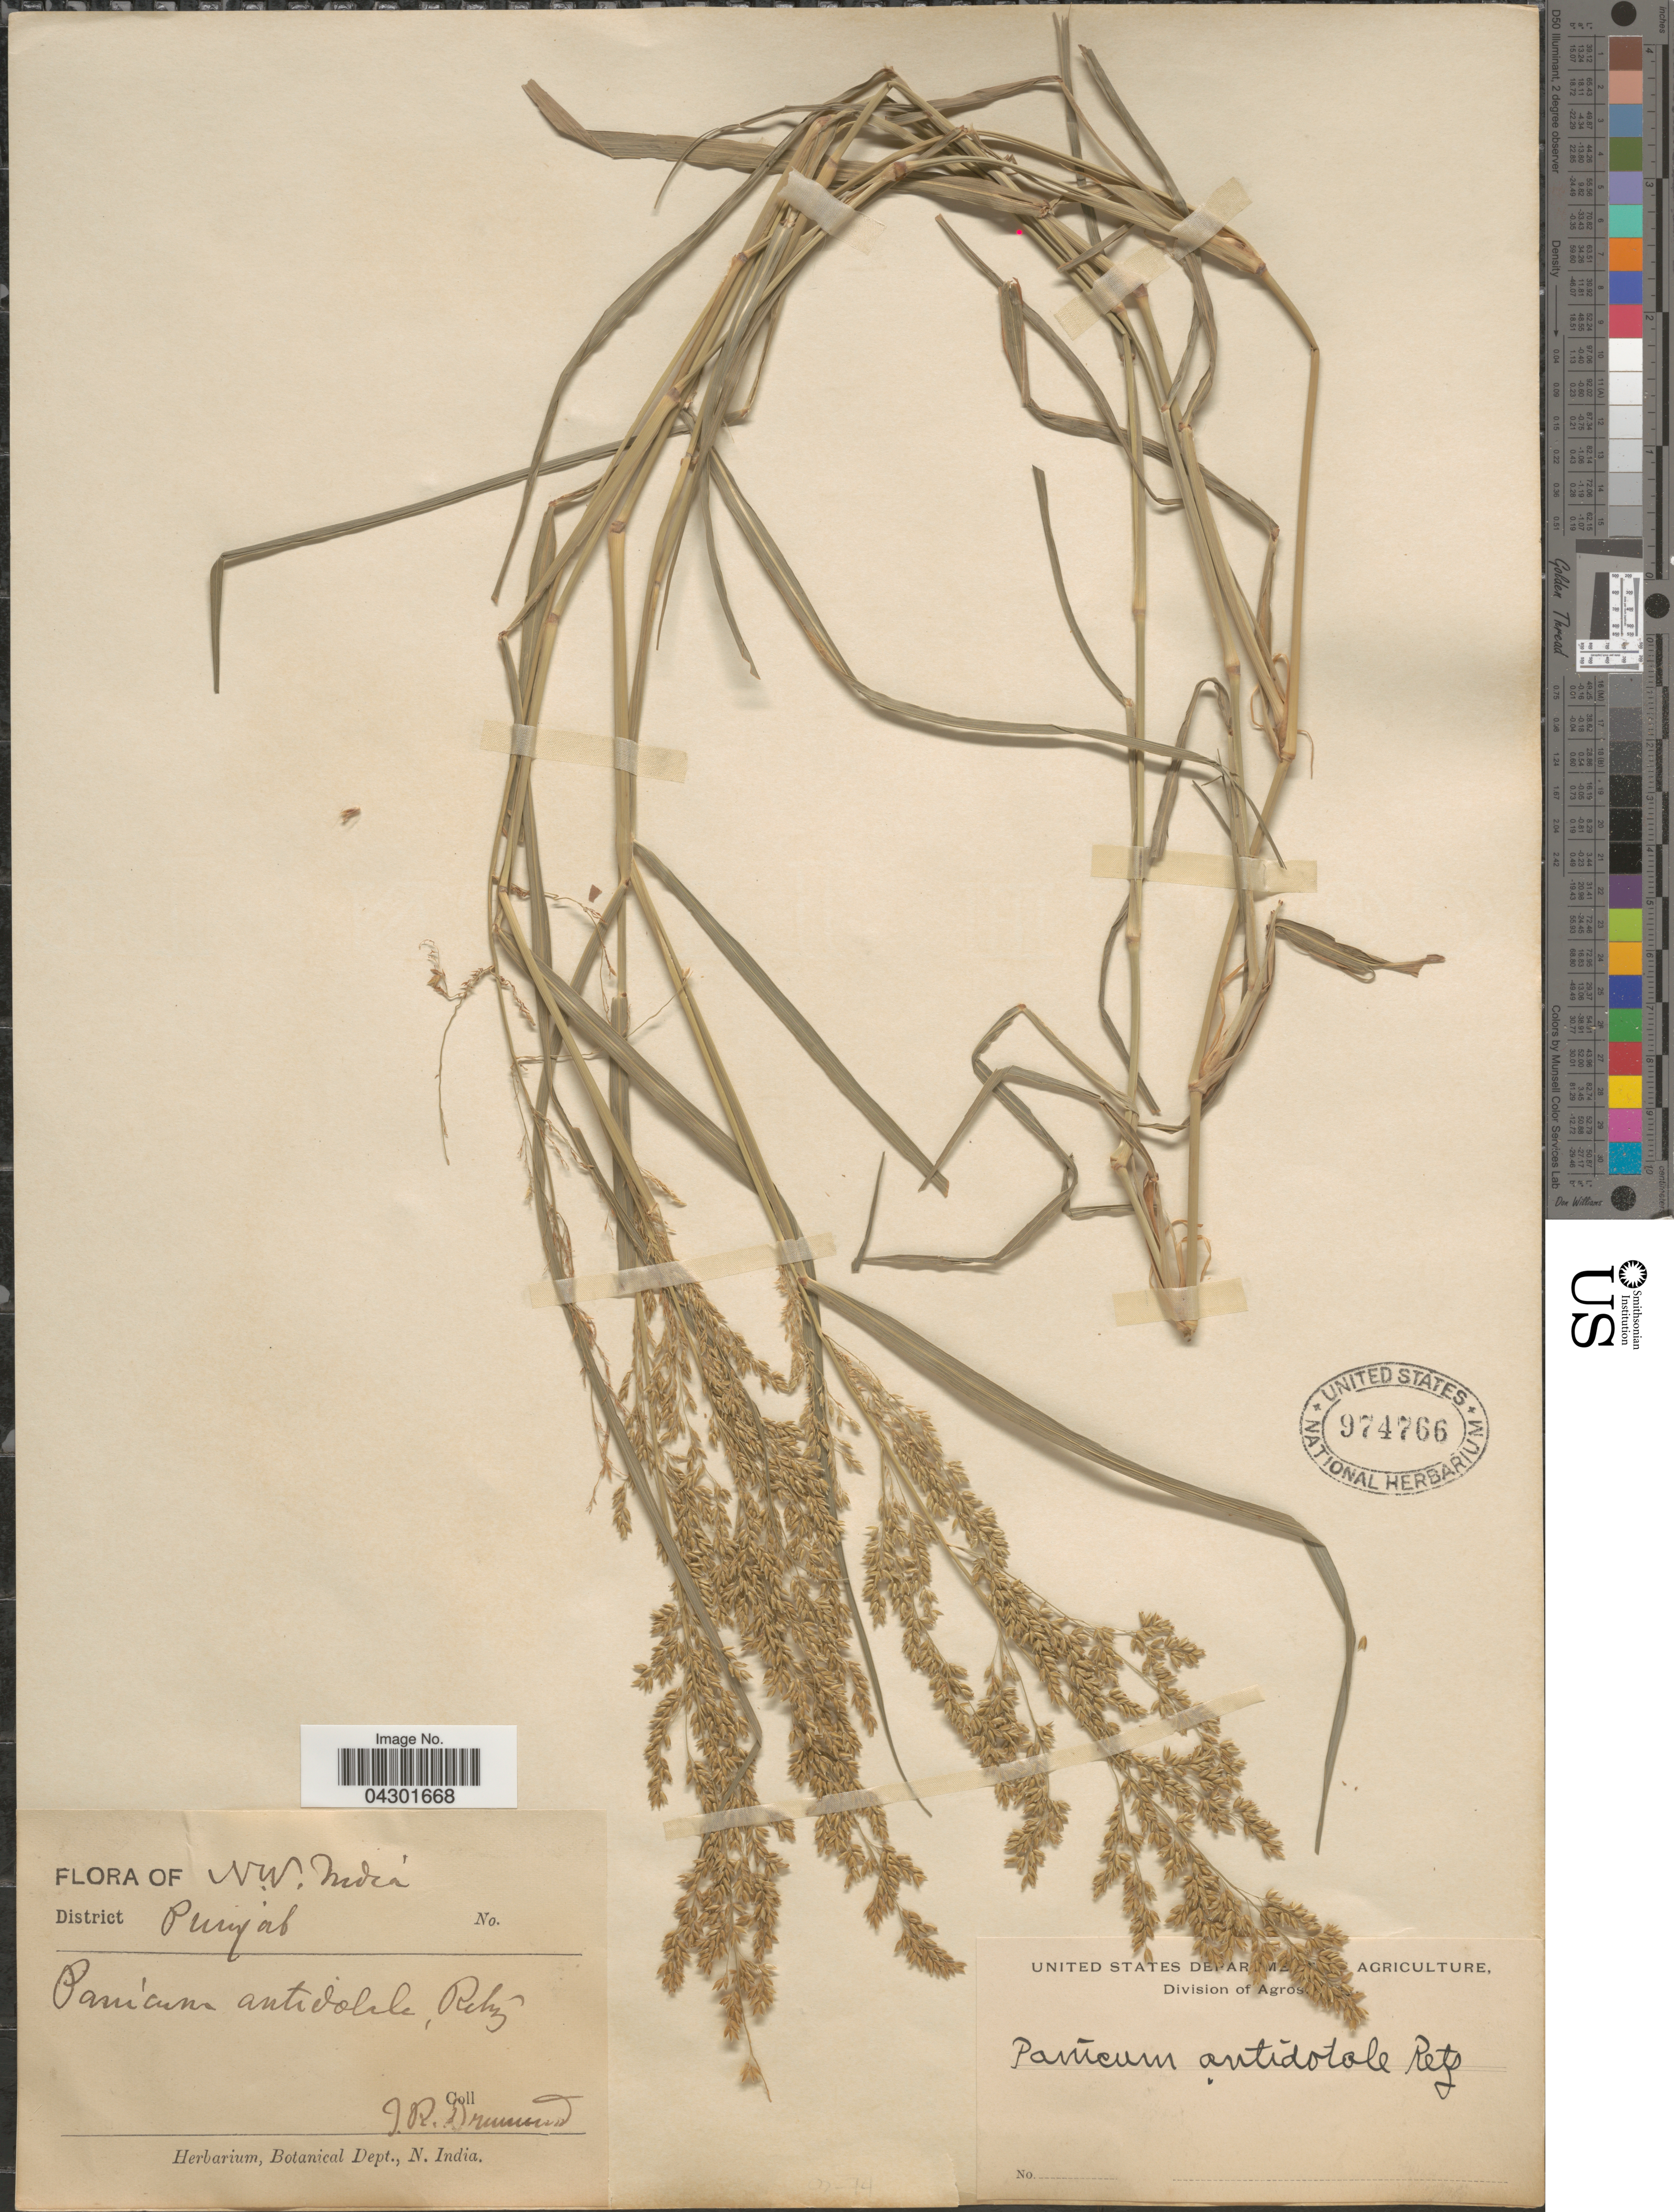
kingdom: Plantae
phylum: Tracheophyta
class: Liliopsida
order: Poales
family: Poaceae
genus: Panicum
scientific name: Panicum antidotale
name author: Retz.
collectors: J. R. Drummond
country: India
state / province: Punjab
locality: N.W. India. District Punjab.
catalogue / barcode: US 974766